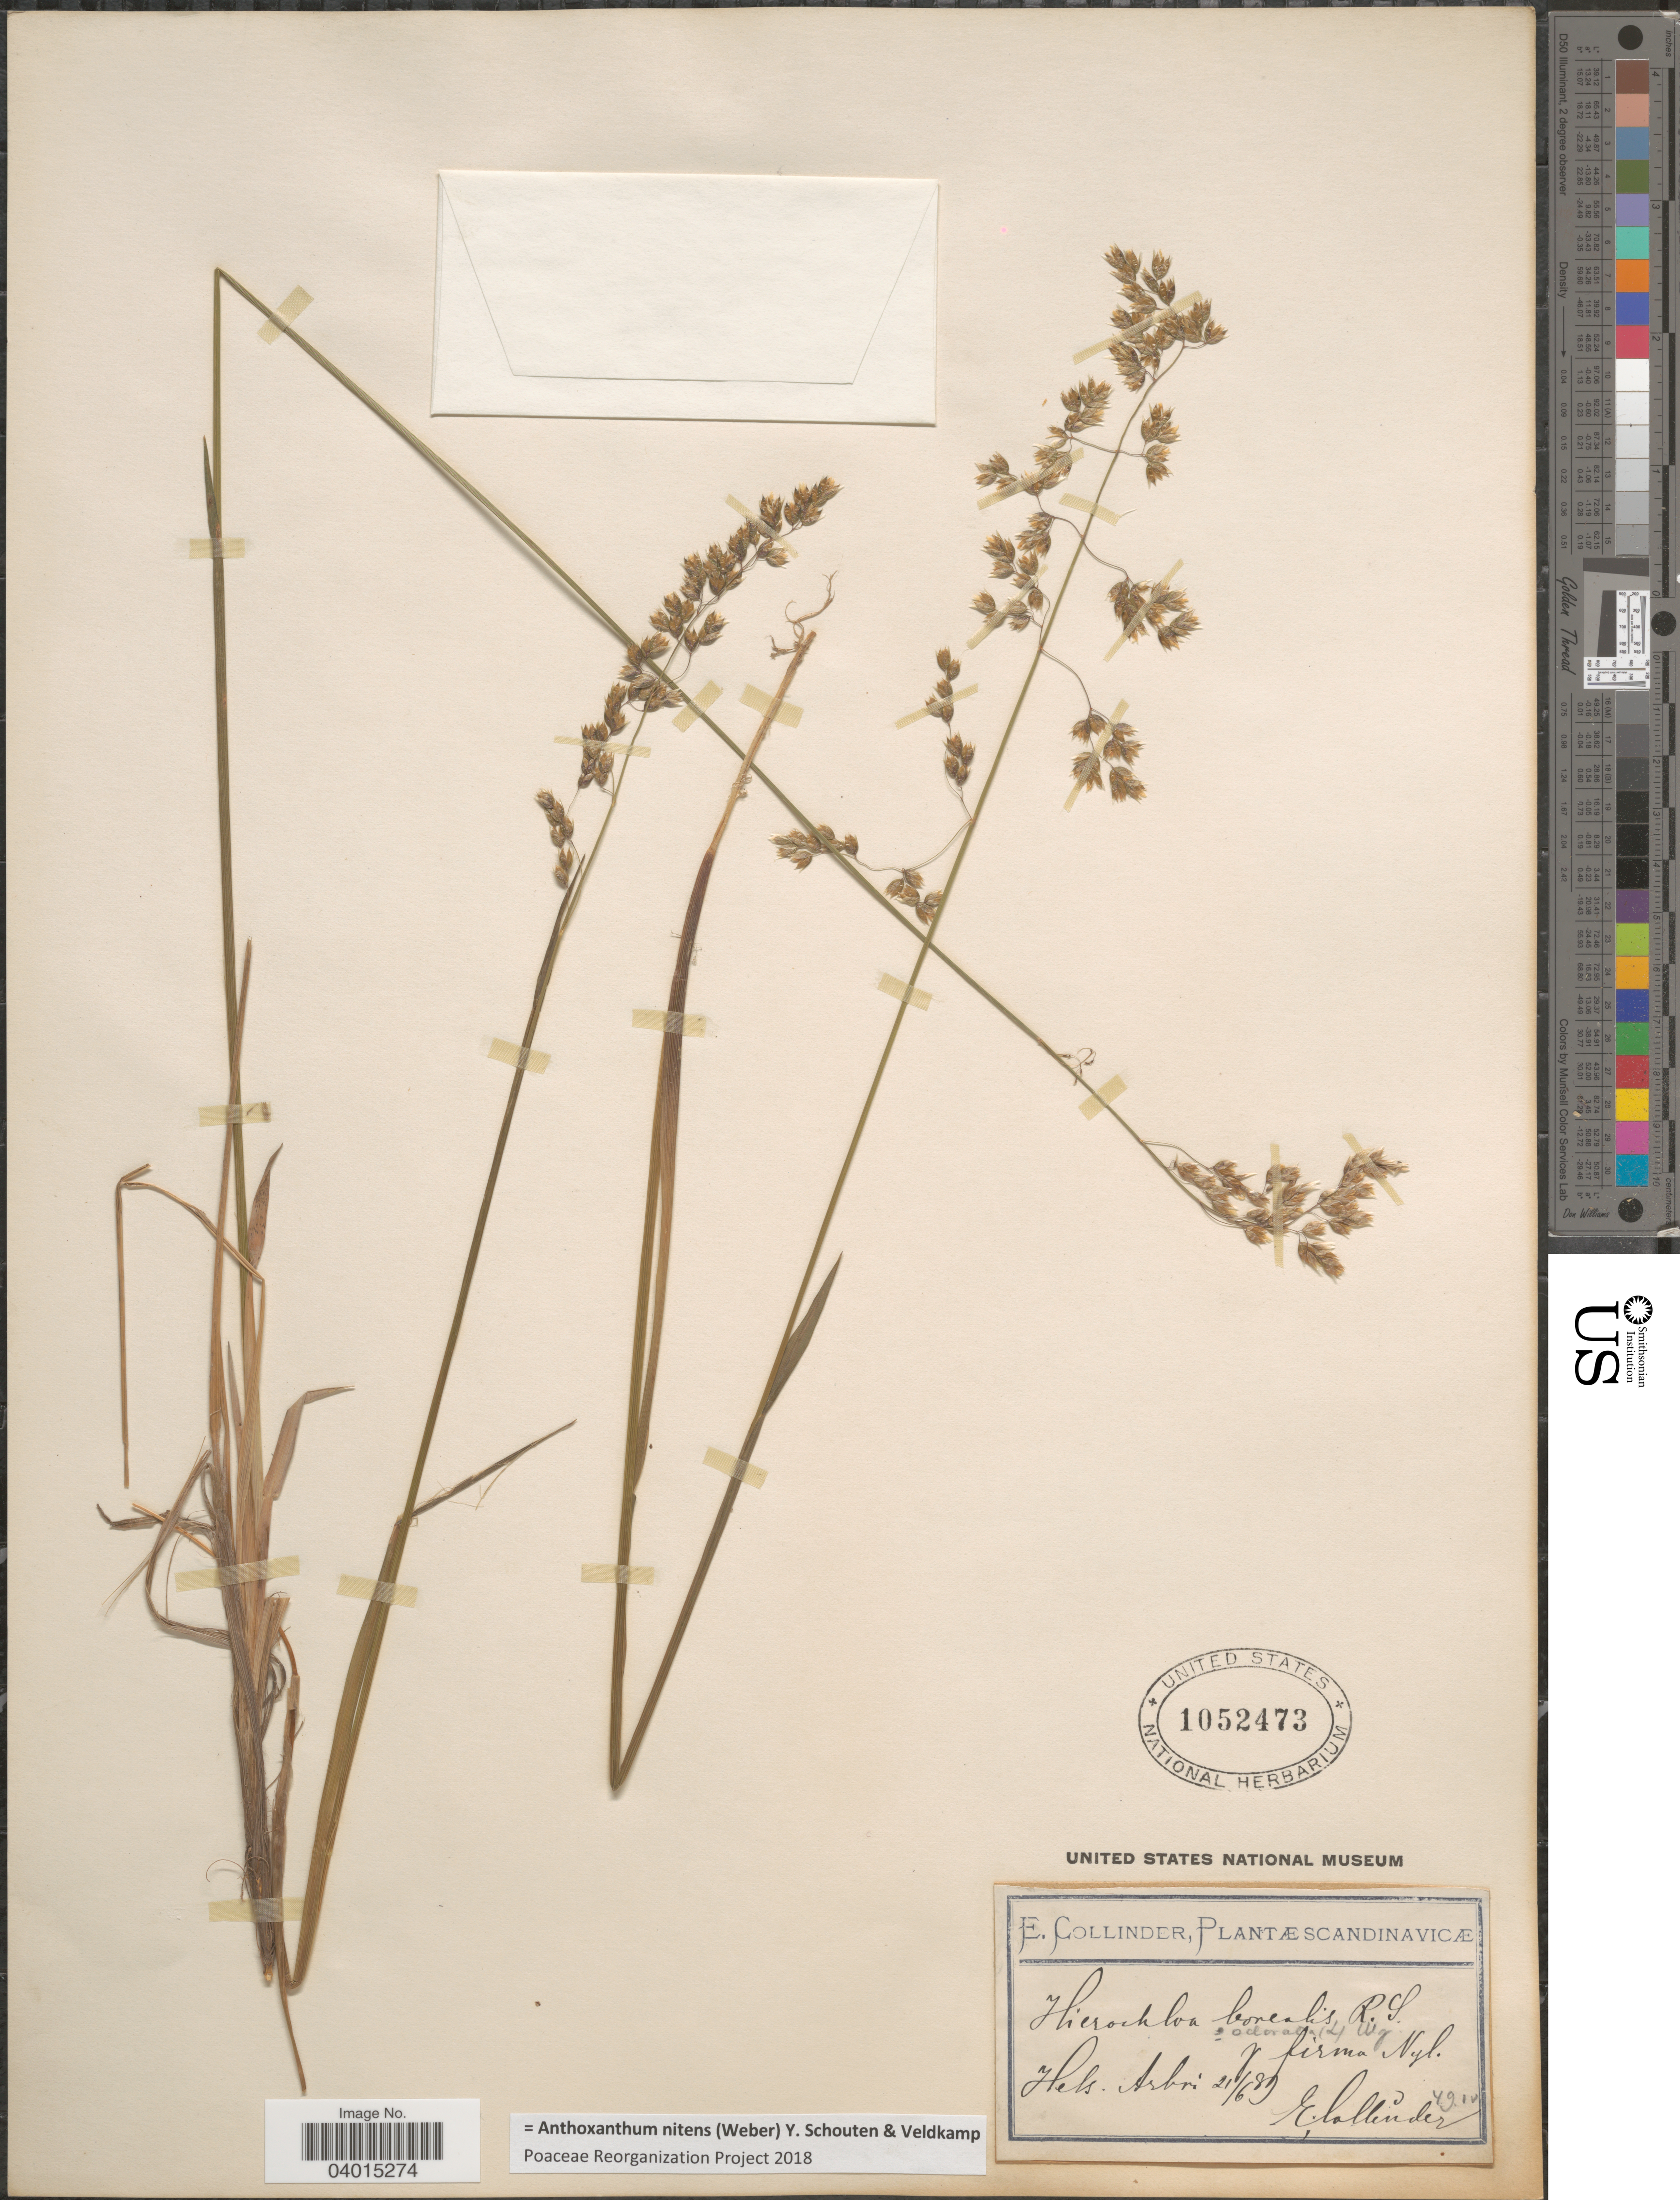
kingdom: Plantae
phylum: Tracheophyta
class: Liliopsida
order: Poales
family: Poaceae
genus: Anthoxanthum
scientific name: Anthoxanthum nitens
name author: (G.H. Weber) R.T.A. Schouten & Veldkamp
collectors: E. Collinder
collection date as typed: Transcribed d/m/y: 21/6/89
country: Sweden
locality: Scandinavicæ. Hels. Arbra.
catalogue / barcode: US 1052473